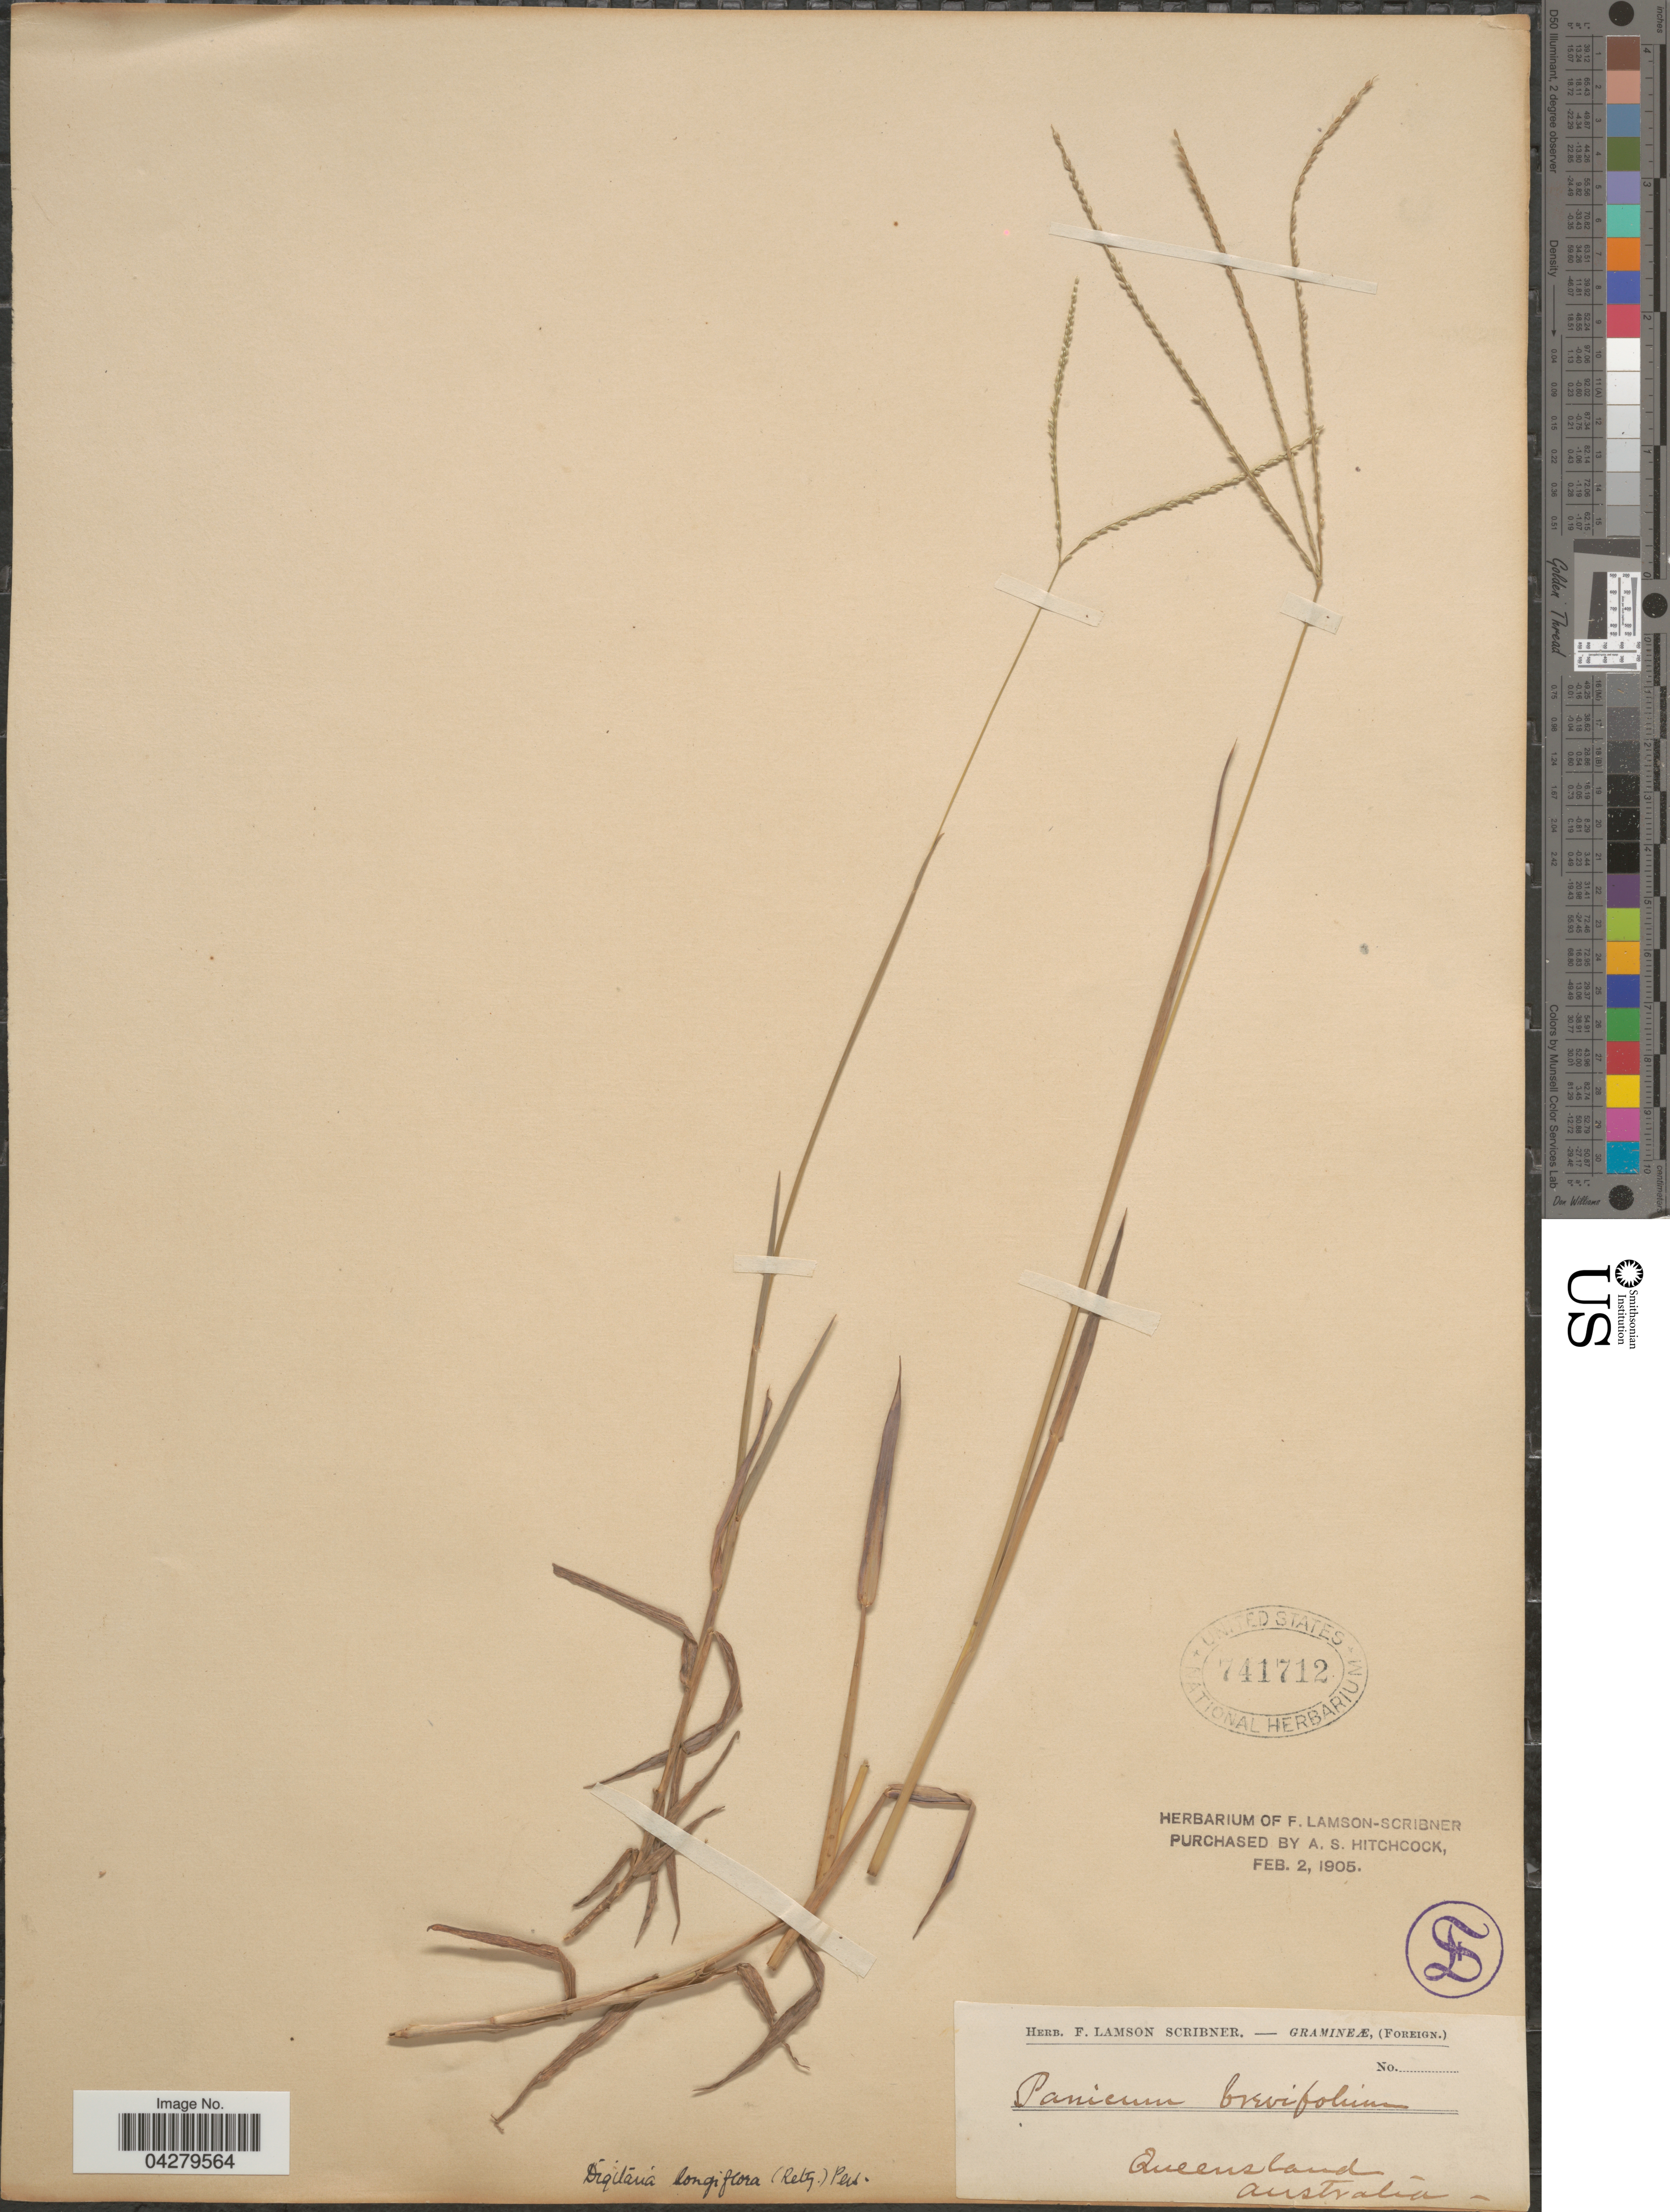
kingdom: Plantae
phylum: Tracheophyta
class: Liliopsida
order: Poales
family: Poaceae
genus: Digitaria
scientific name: Digitaria longiflora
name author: (Retz.) Pers.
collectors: F. Lamson-Scribner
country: Australia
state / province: Queensland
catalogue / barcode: US 741712